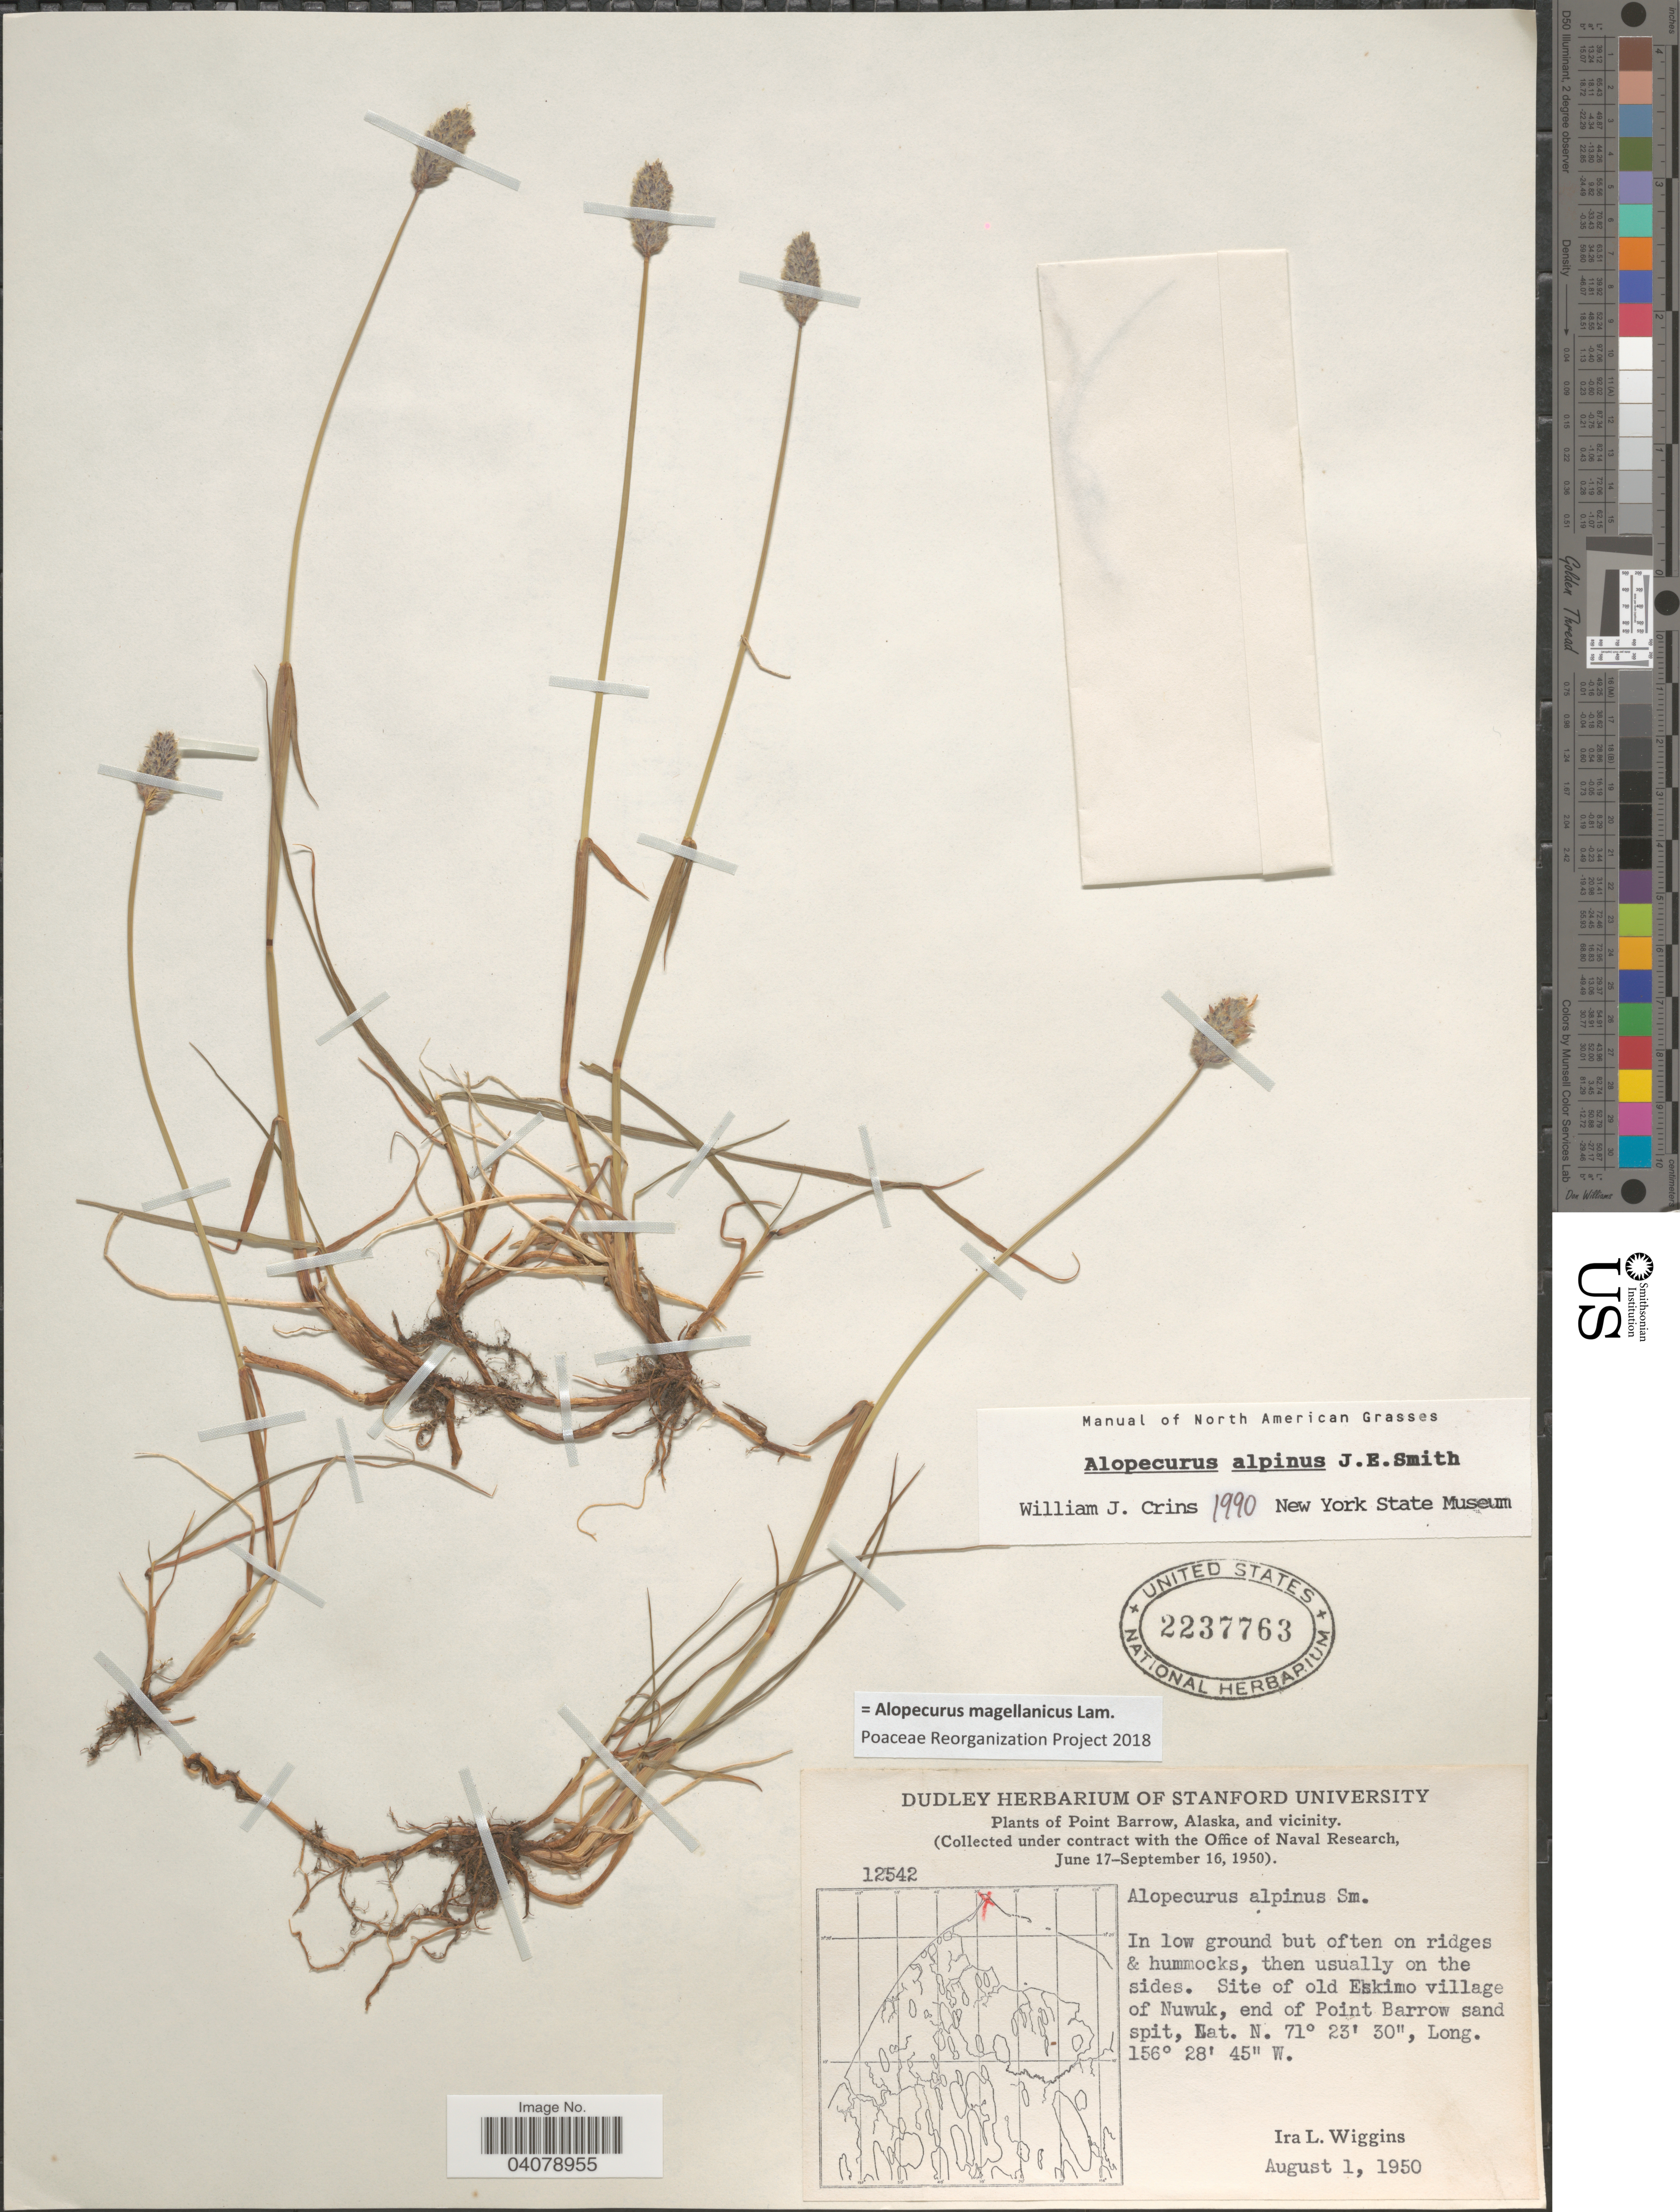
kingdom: Plantae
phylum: Tracheophyta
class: Liliopsida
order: Poales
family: Poaceae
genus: Alopecurus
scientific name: Alopecurus magellanicus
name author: Lam.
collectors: I. L. Wiggins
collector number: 12542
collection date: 1950-08-01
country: United States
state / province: Alaska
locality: Point Barrow, Alaska, and vicinity. Site of old Eskimo village of Nuwuk, end of Point Barrow sand spit.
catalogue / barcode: US 2237763